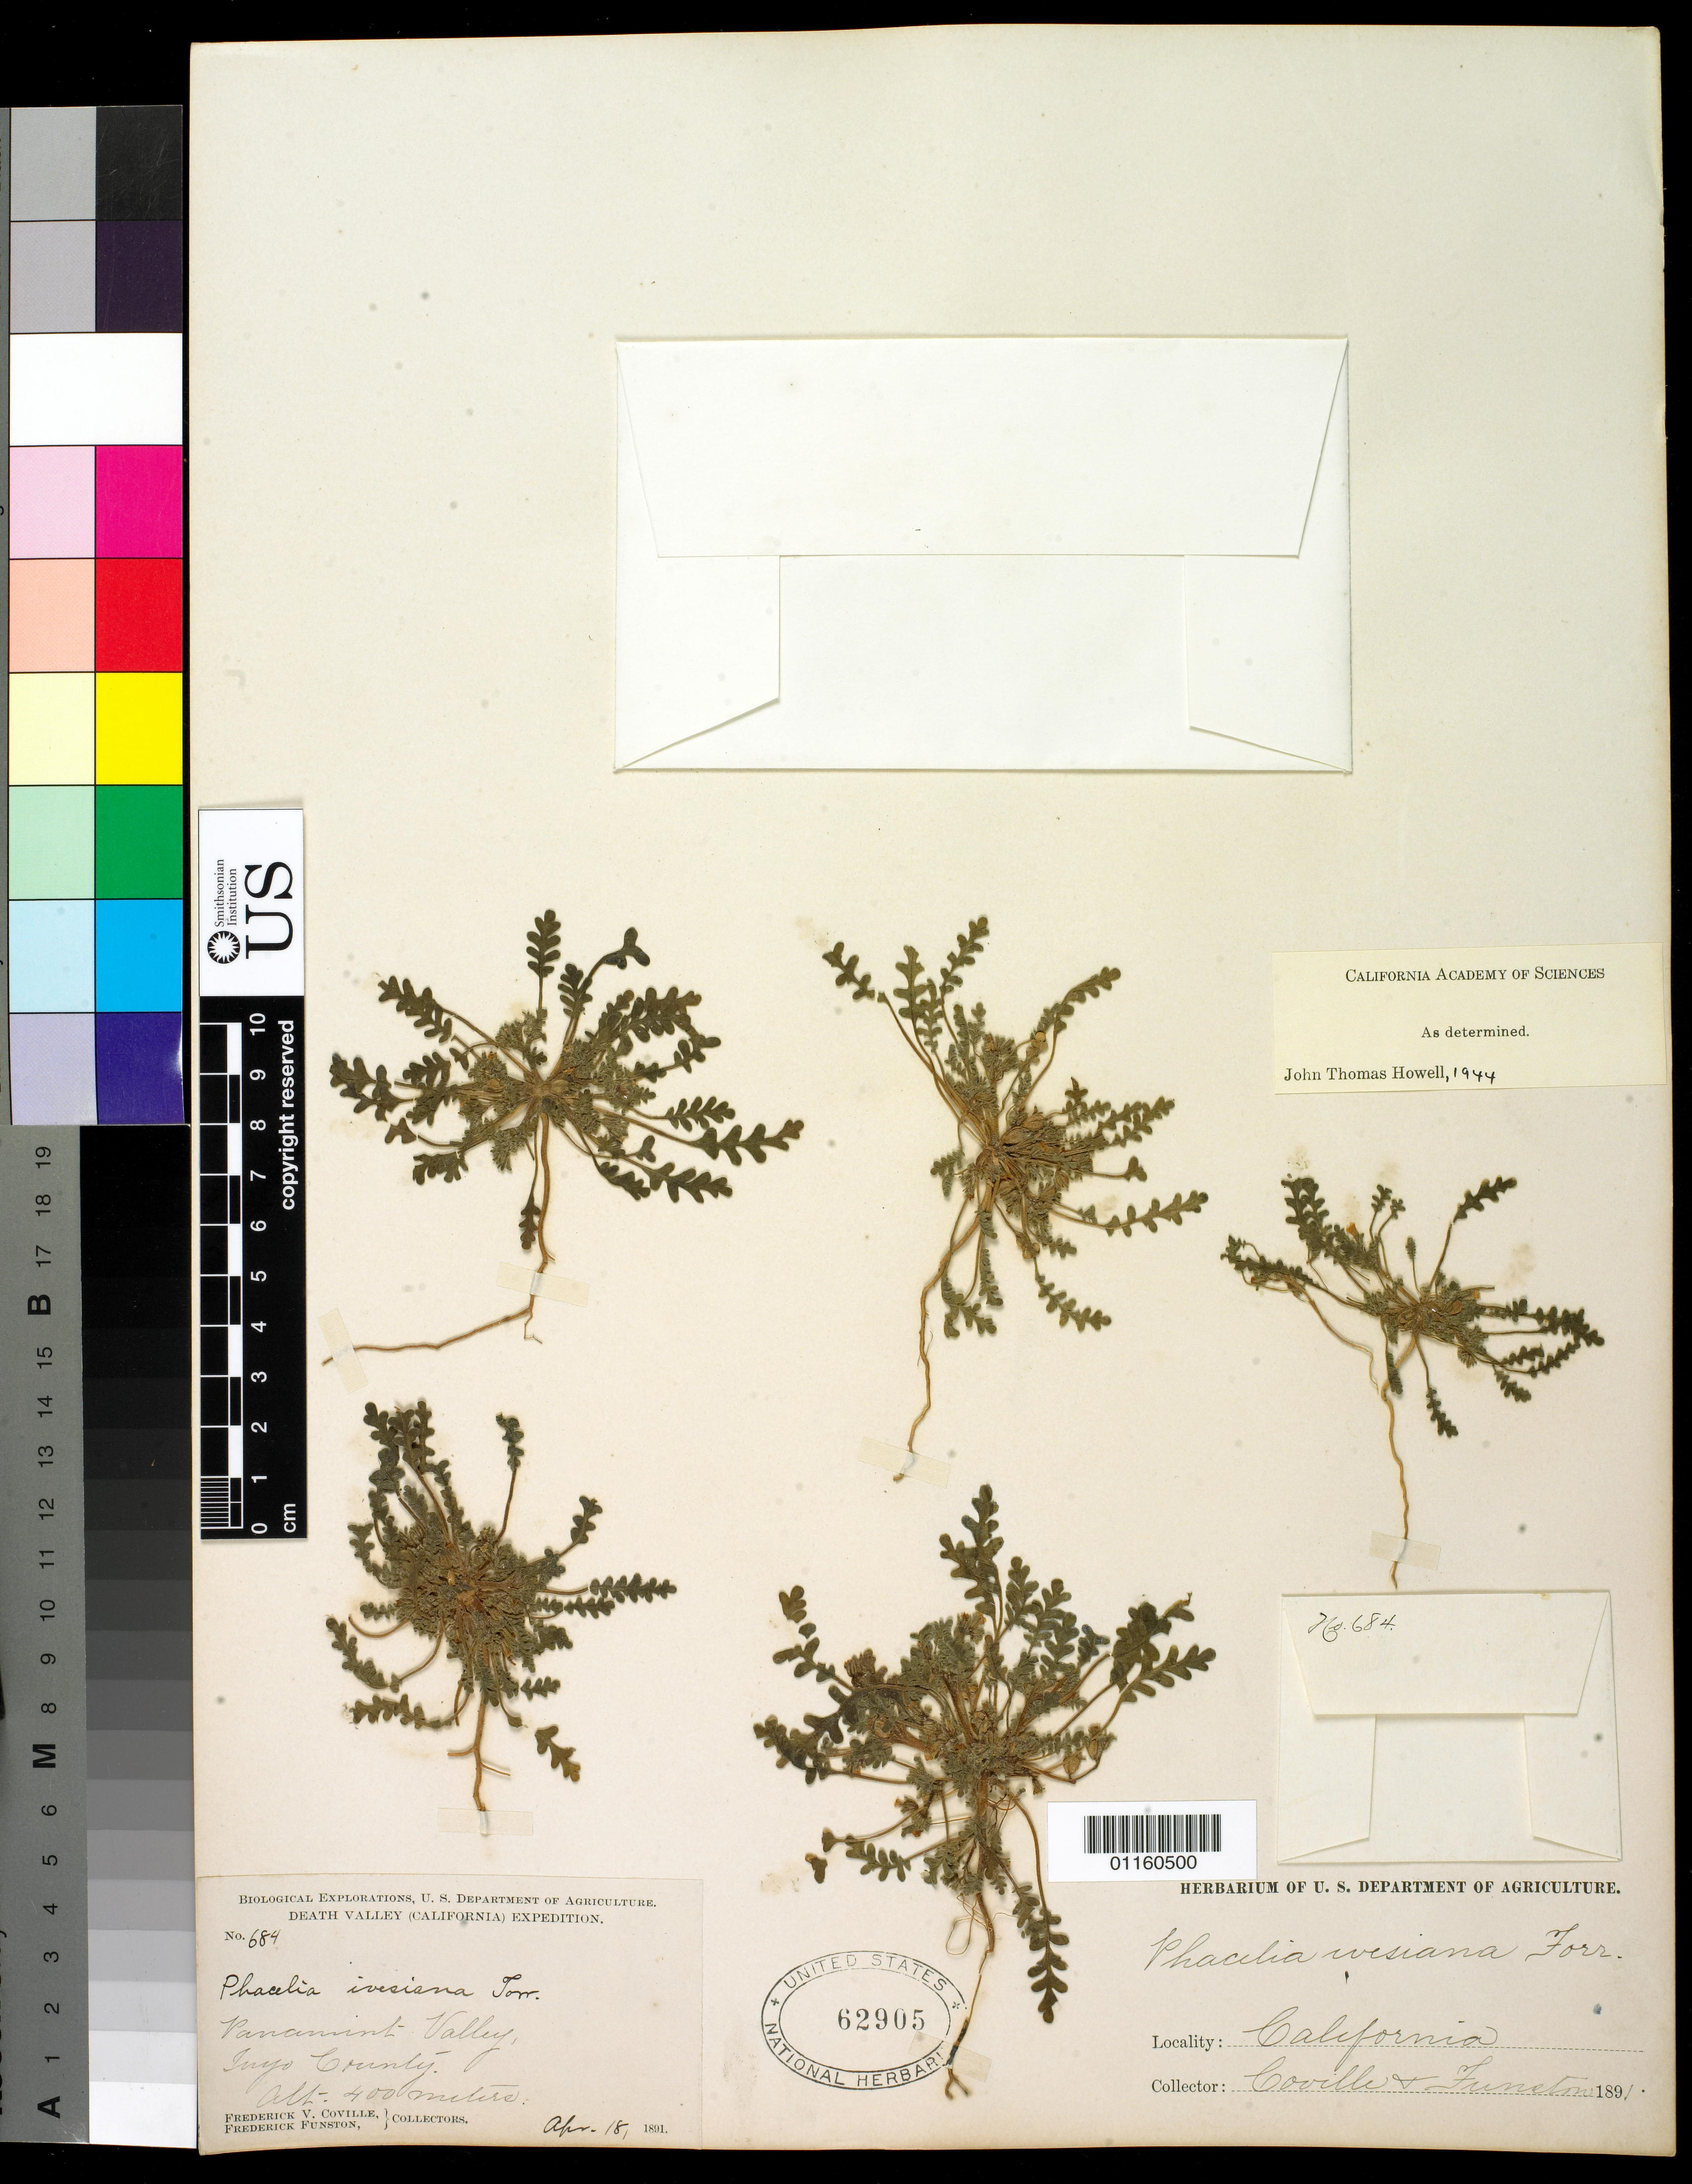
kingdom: Plantae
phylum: Tracheophyta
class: Magnoliopsida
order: Boraginales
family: Hydrophyllaceae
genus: Phacelia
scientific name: Phacelia ivesiana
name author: Torr.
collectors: F. V. Coville & F. Funston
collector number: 684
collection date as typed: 18 Apr 1891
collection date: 1891-04-18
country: United States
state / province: California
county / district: Inyo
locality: Panamint Valley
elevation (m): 400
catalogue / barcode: US 62905